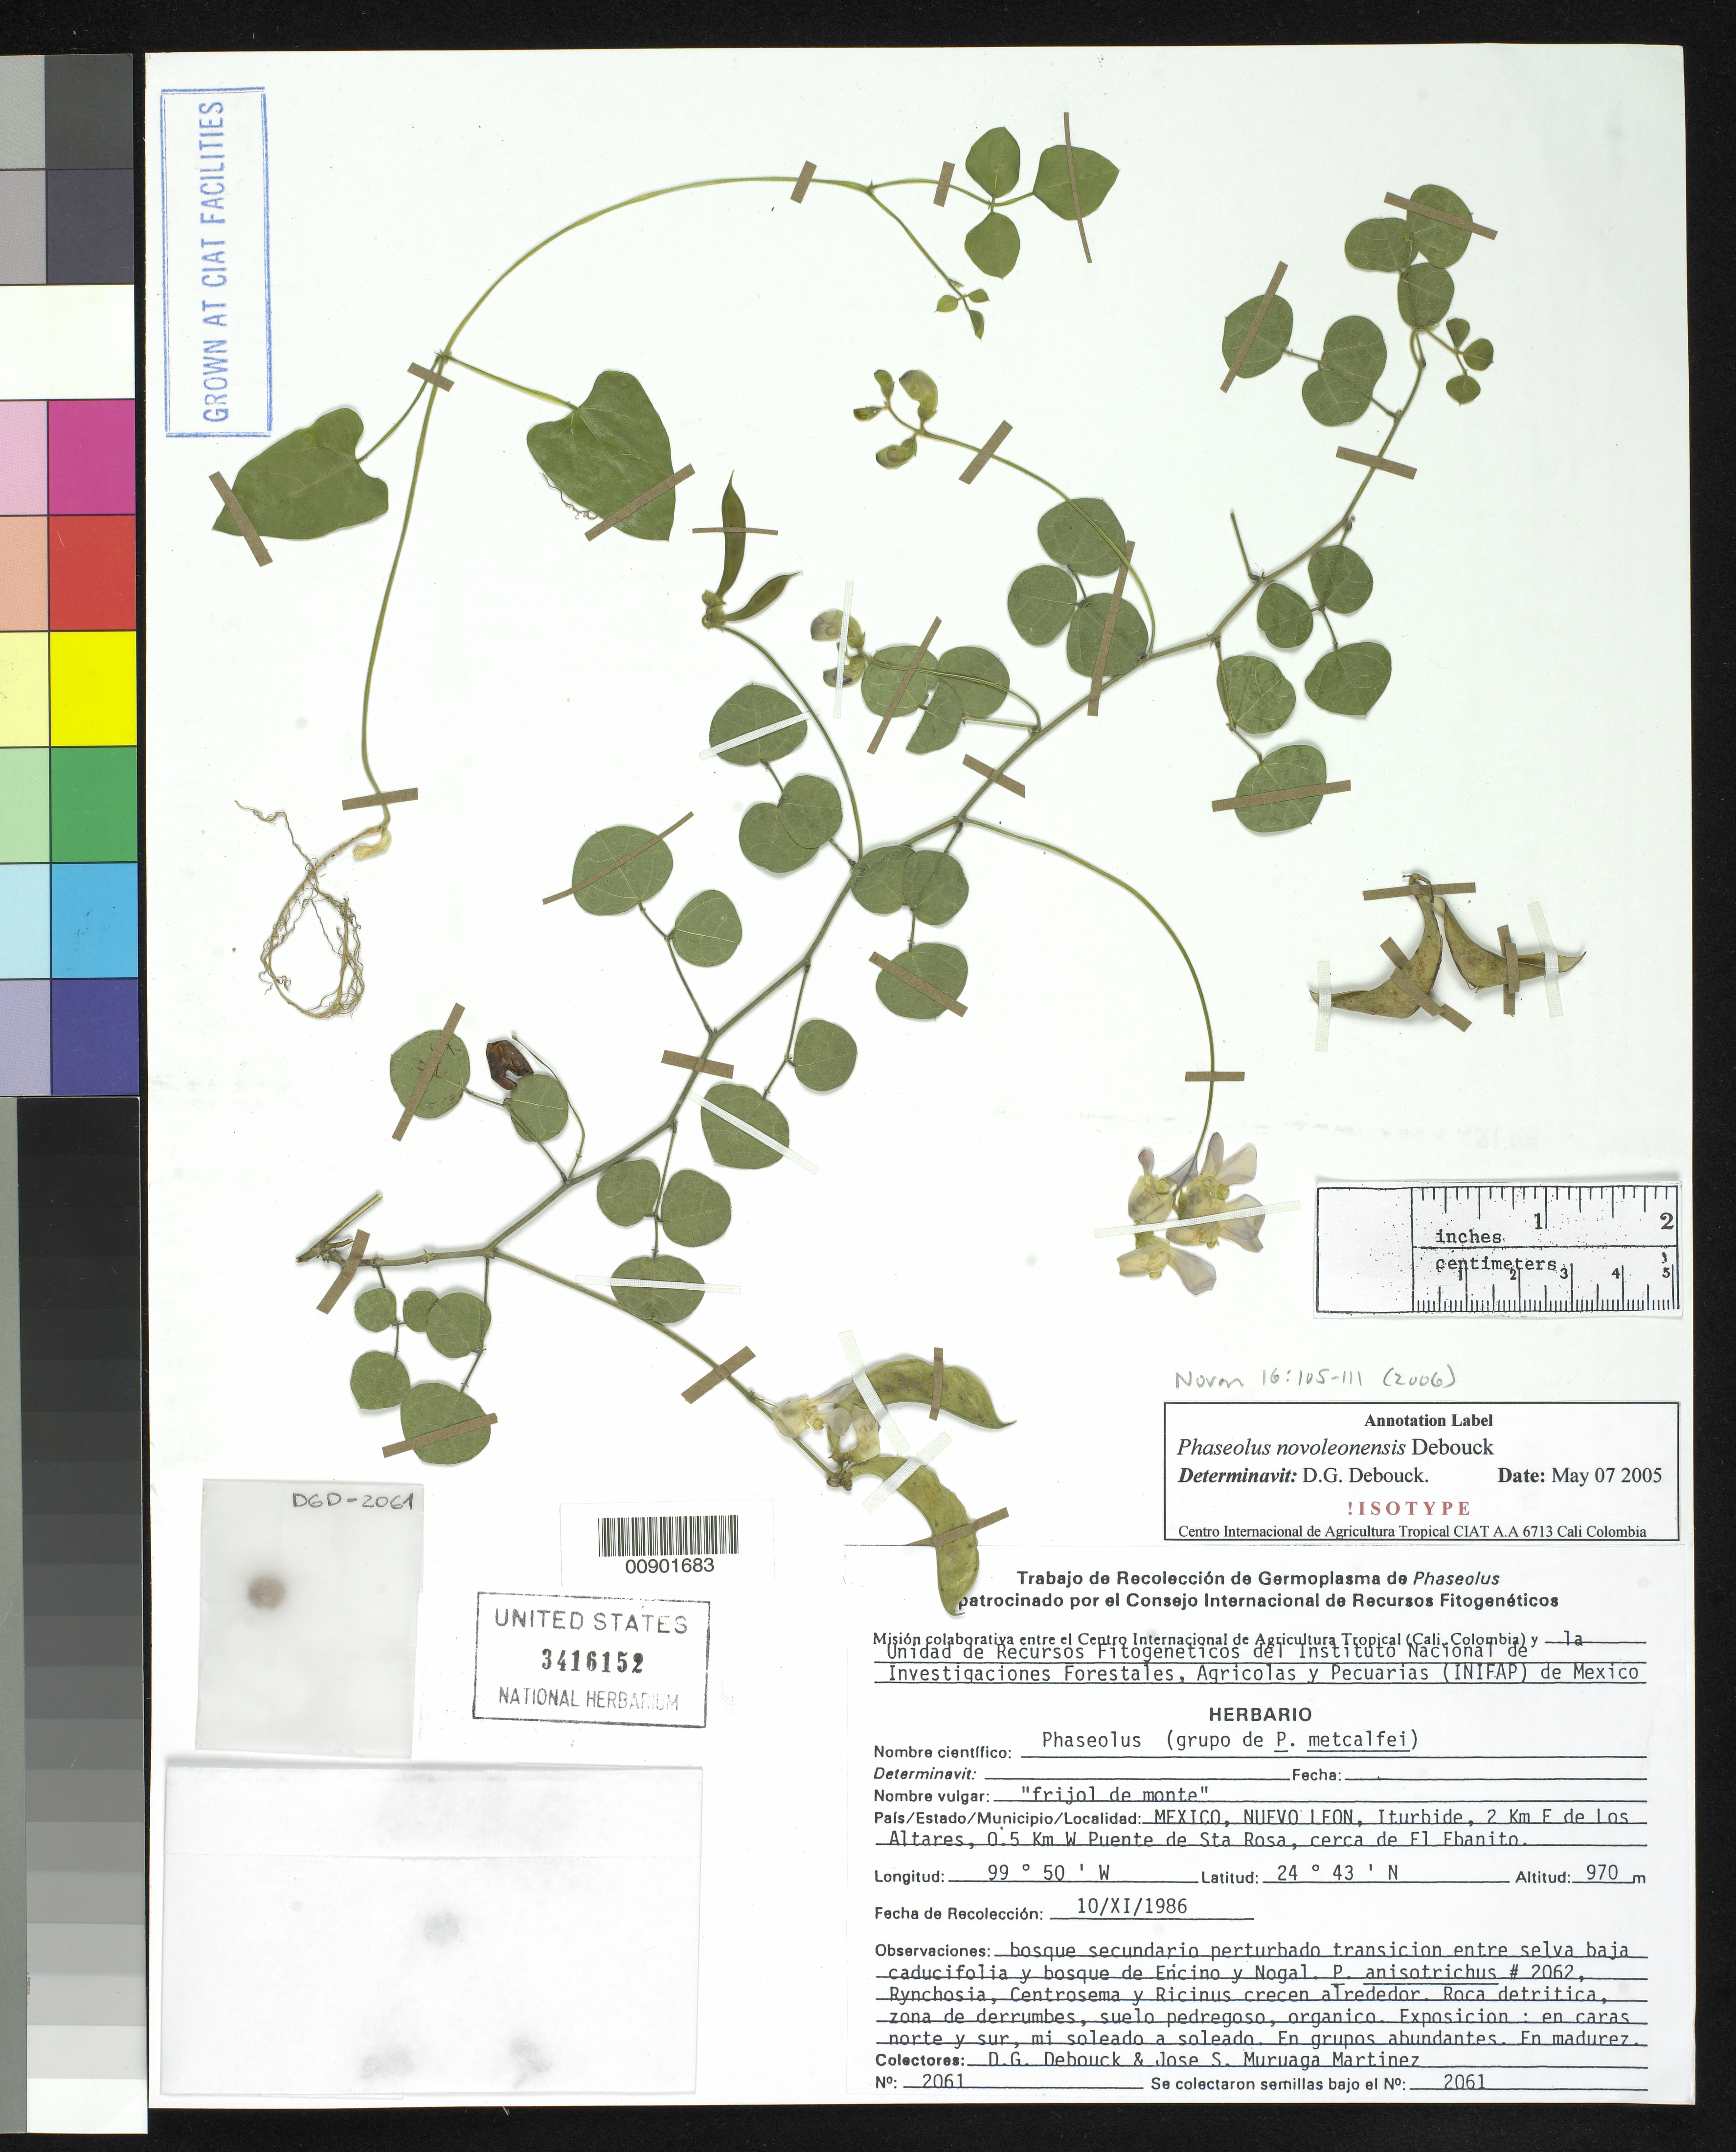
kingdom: Plantae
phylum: Tracheophyta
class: Magnoliopsida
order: Fabales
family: Fabaceae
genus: Phaseolus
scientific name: Phaseolus novoleonensis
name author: Debouck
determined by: Debouck, D. G.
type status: Isotype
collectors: D. Debouck & J. Muruaga Martinez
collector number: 2061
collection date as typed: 10 Nov 1986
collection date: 1986-11-10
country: Mexico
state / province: Nuevo León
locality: Mexico, Nuevo Leon, Iturbide, 2 km E de Los Altares, 0.5 km W Puente de Sta. Rosa, cerca de El Ebanito.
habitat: Bosque secundario perturbado transicion entre selva baja caducifolia y bosque de Encino y Nogal.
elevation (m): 970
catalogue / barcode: US 3416152